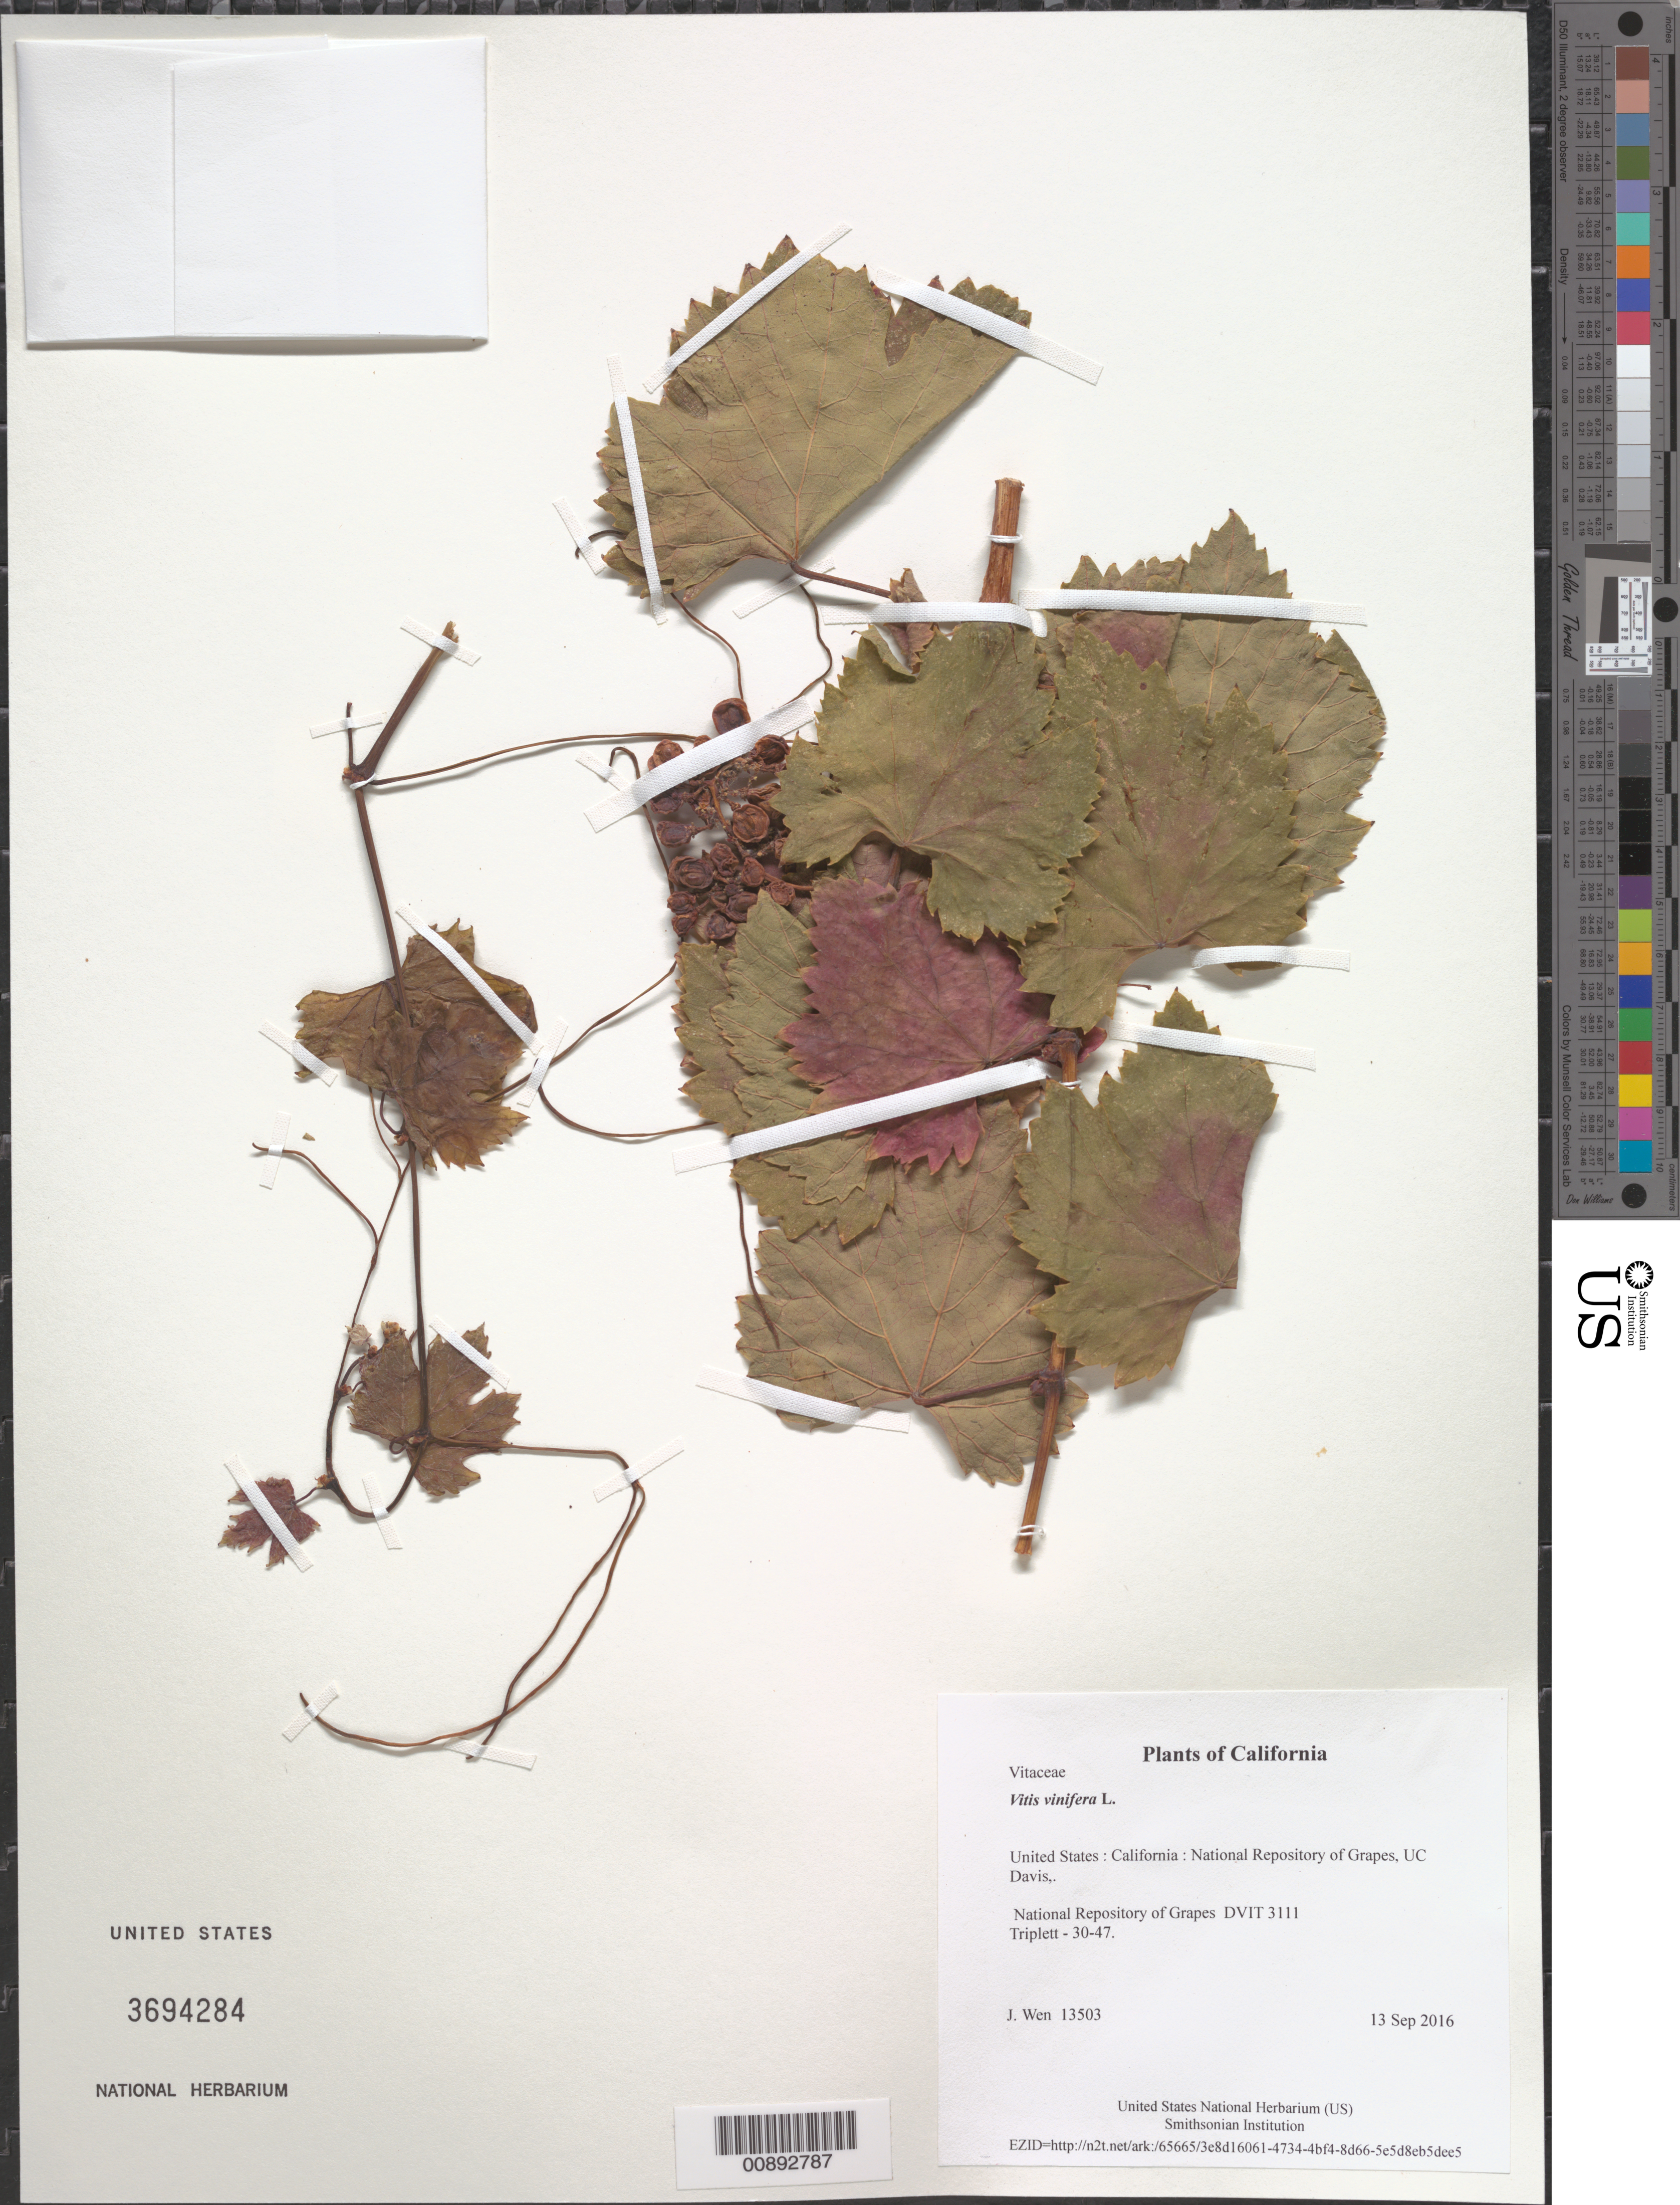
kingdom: Plantae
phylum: Tracheophyta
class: Magnoliopsida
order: Vitales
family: Vitaceae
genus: Vitis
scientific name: Vitis vinifera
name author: L.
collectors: J. Wen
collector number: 13503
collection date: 2016-09-13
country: United States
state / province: California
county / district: Yolo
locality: National Repository of Grapes, UC Davis,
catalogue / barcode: US 3694284